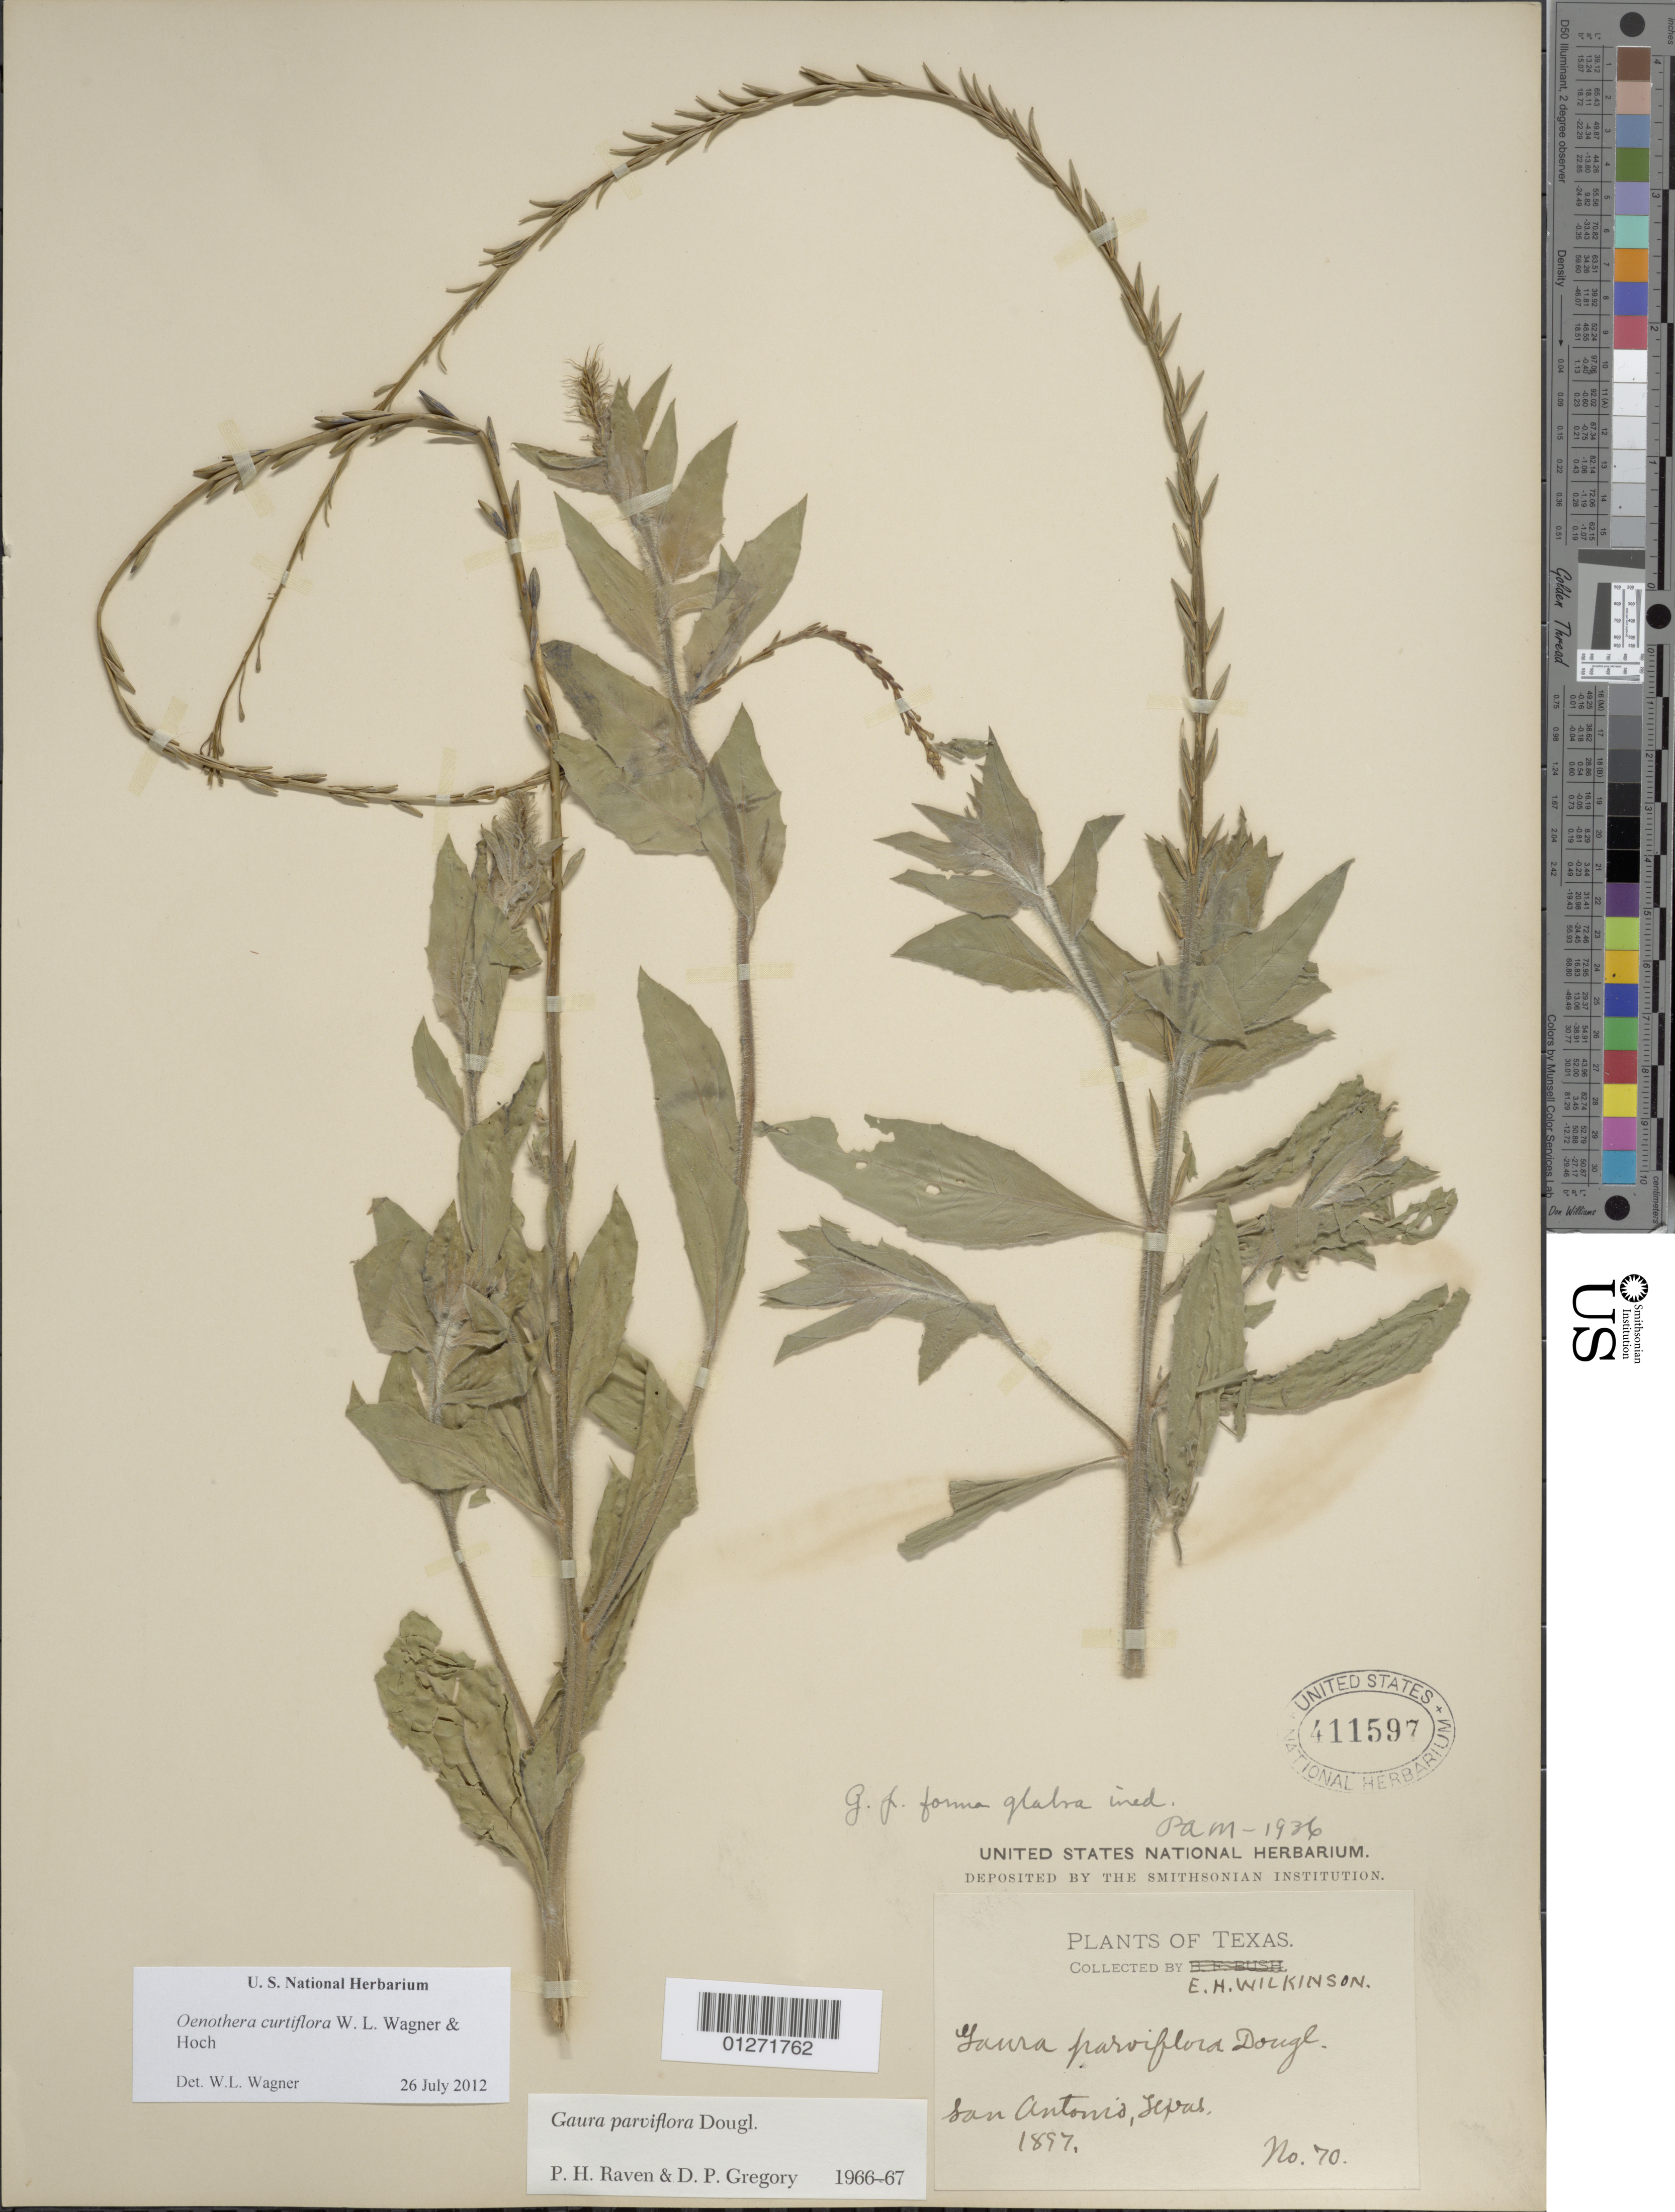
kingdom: Plantae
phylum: Tracheophyta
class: Magnoliopsida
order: Myrtales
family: Onagraceae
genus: Oenothera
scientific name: Oenothera curtiflora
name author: W.L. Wagner & Hoch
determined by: Wagner, W. L., (BOT), Smithsonian Institution - National Museum of Natural History (UNITED STATES)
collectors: E. Wilkinson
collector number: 70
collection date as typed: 1897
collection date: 1897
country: United States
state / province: Texas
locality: San Antonio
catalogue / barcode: US 411597